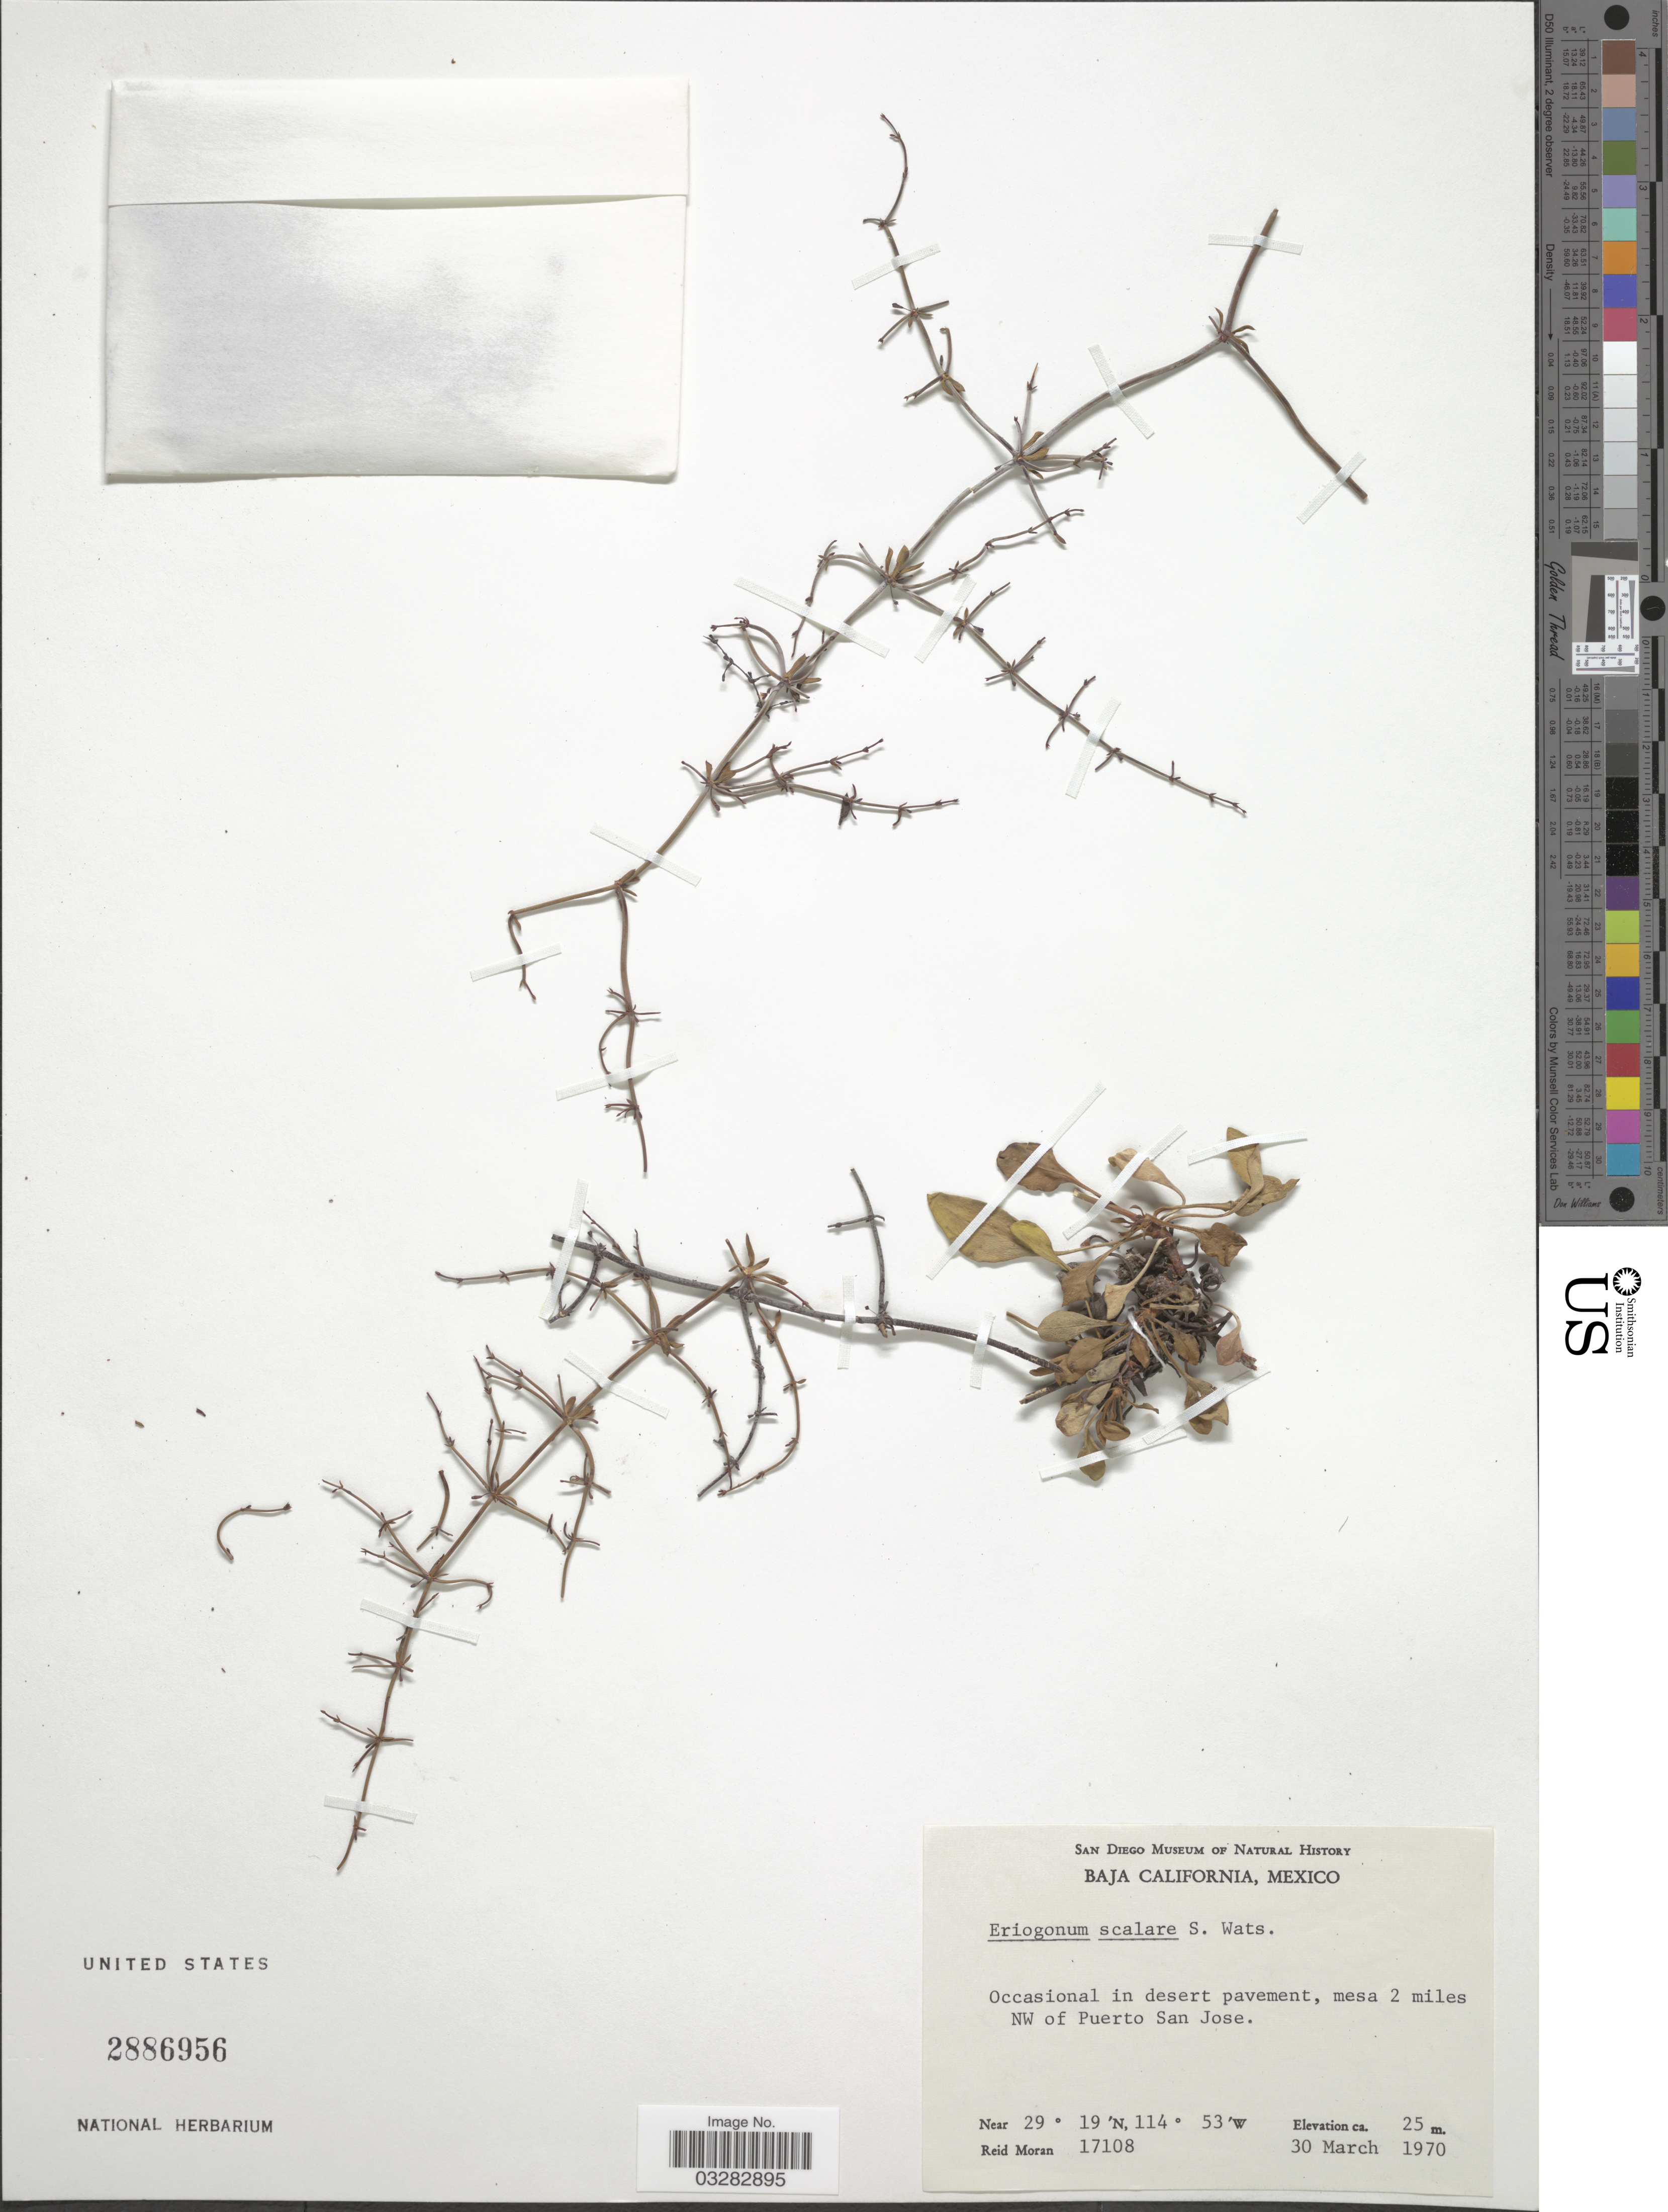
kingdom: Plantae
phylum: Tracheophyta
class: Magnoliopsida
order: Caryophyllales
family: Polygonaceae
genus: Eriogonum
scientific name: Eriogonum scalare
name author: S. Watson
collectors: R. V. Moran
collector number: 17108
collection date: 1970-03-30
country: Mexico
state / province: Baja California Norte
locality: Mesa 2 miles NW of Puerto San Jose.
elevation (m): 25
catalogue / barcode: US 2886956